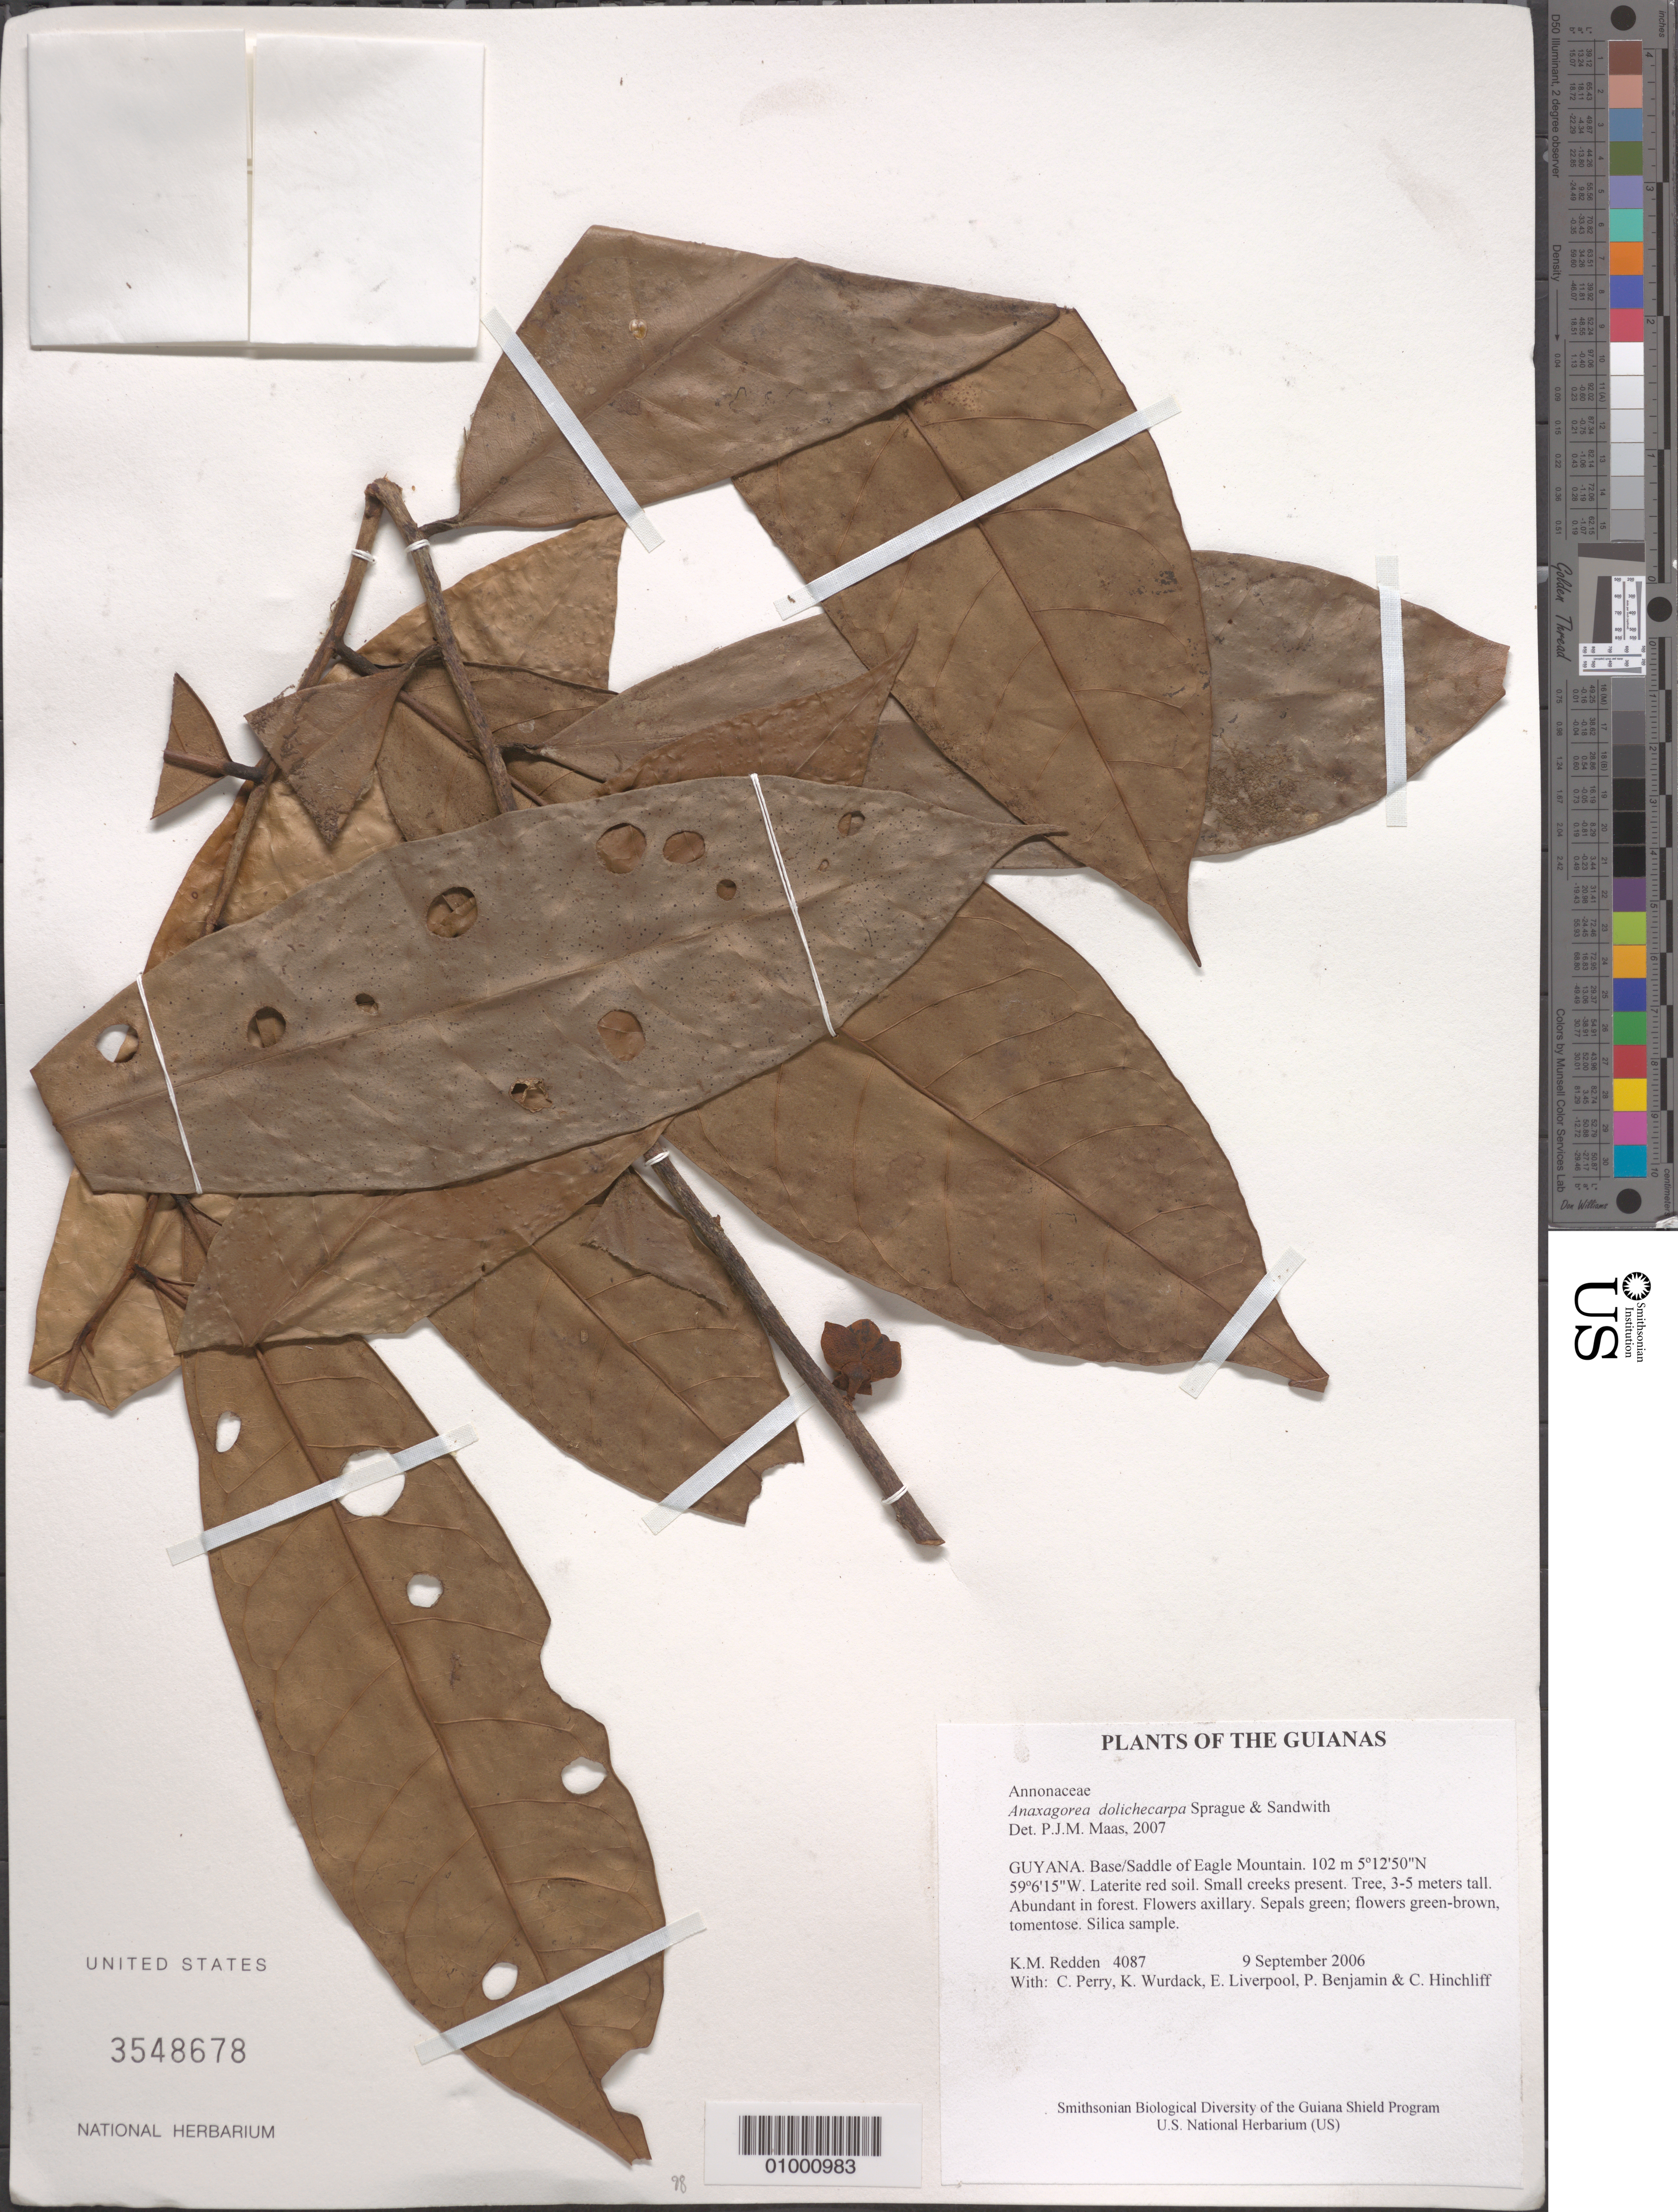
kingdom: Plantae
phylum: Tracheophyta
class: Magnoliopsida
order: Magnoliales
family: Annonaceae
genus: Anaxagorea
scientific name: Anaxagorea dolichocarpa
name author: Sprague & Sandwith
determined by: Maas, Paul J. M.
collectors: K. M. Redden, C. Perry, K. Wurdack, E. Liverpool, P. Benjamin & C. E. Hinchliff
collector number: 4087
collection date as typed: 9 September 2006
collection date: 2006-09-09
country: Guyana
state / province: Potaro-Siparuni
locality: Base/Saddle of Eagle Mountain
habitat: Laterite red soil. Small creeks present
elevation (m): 102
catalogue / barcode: US 3548678